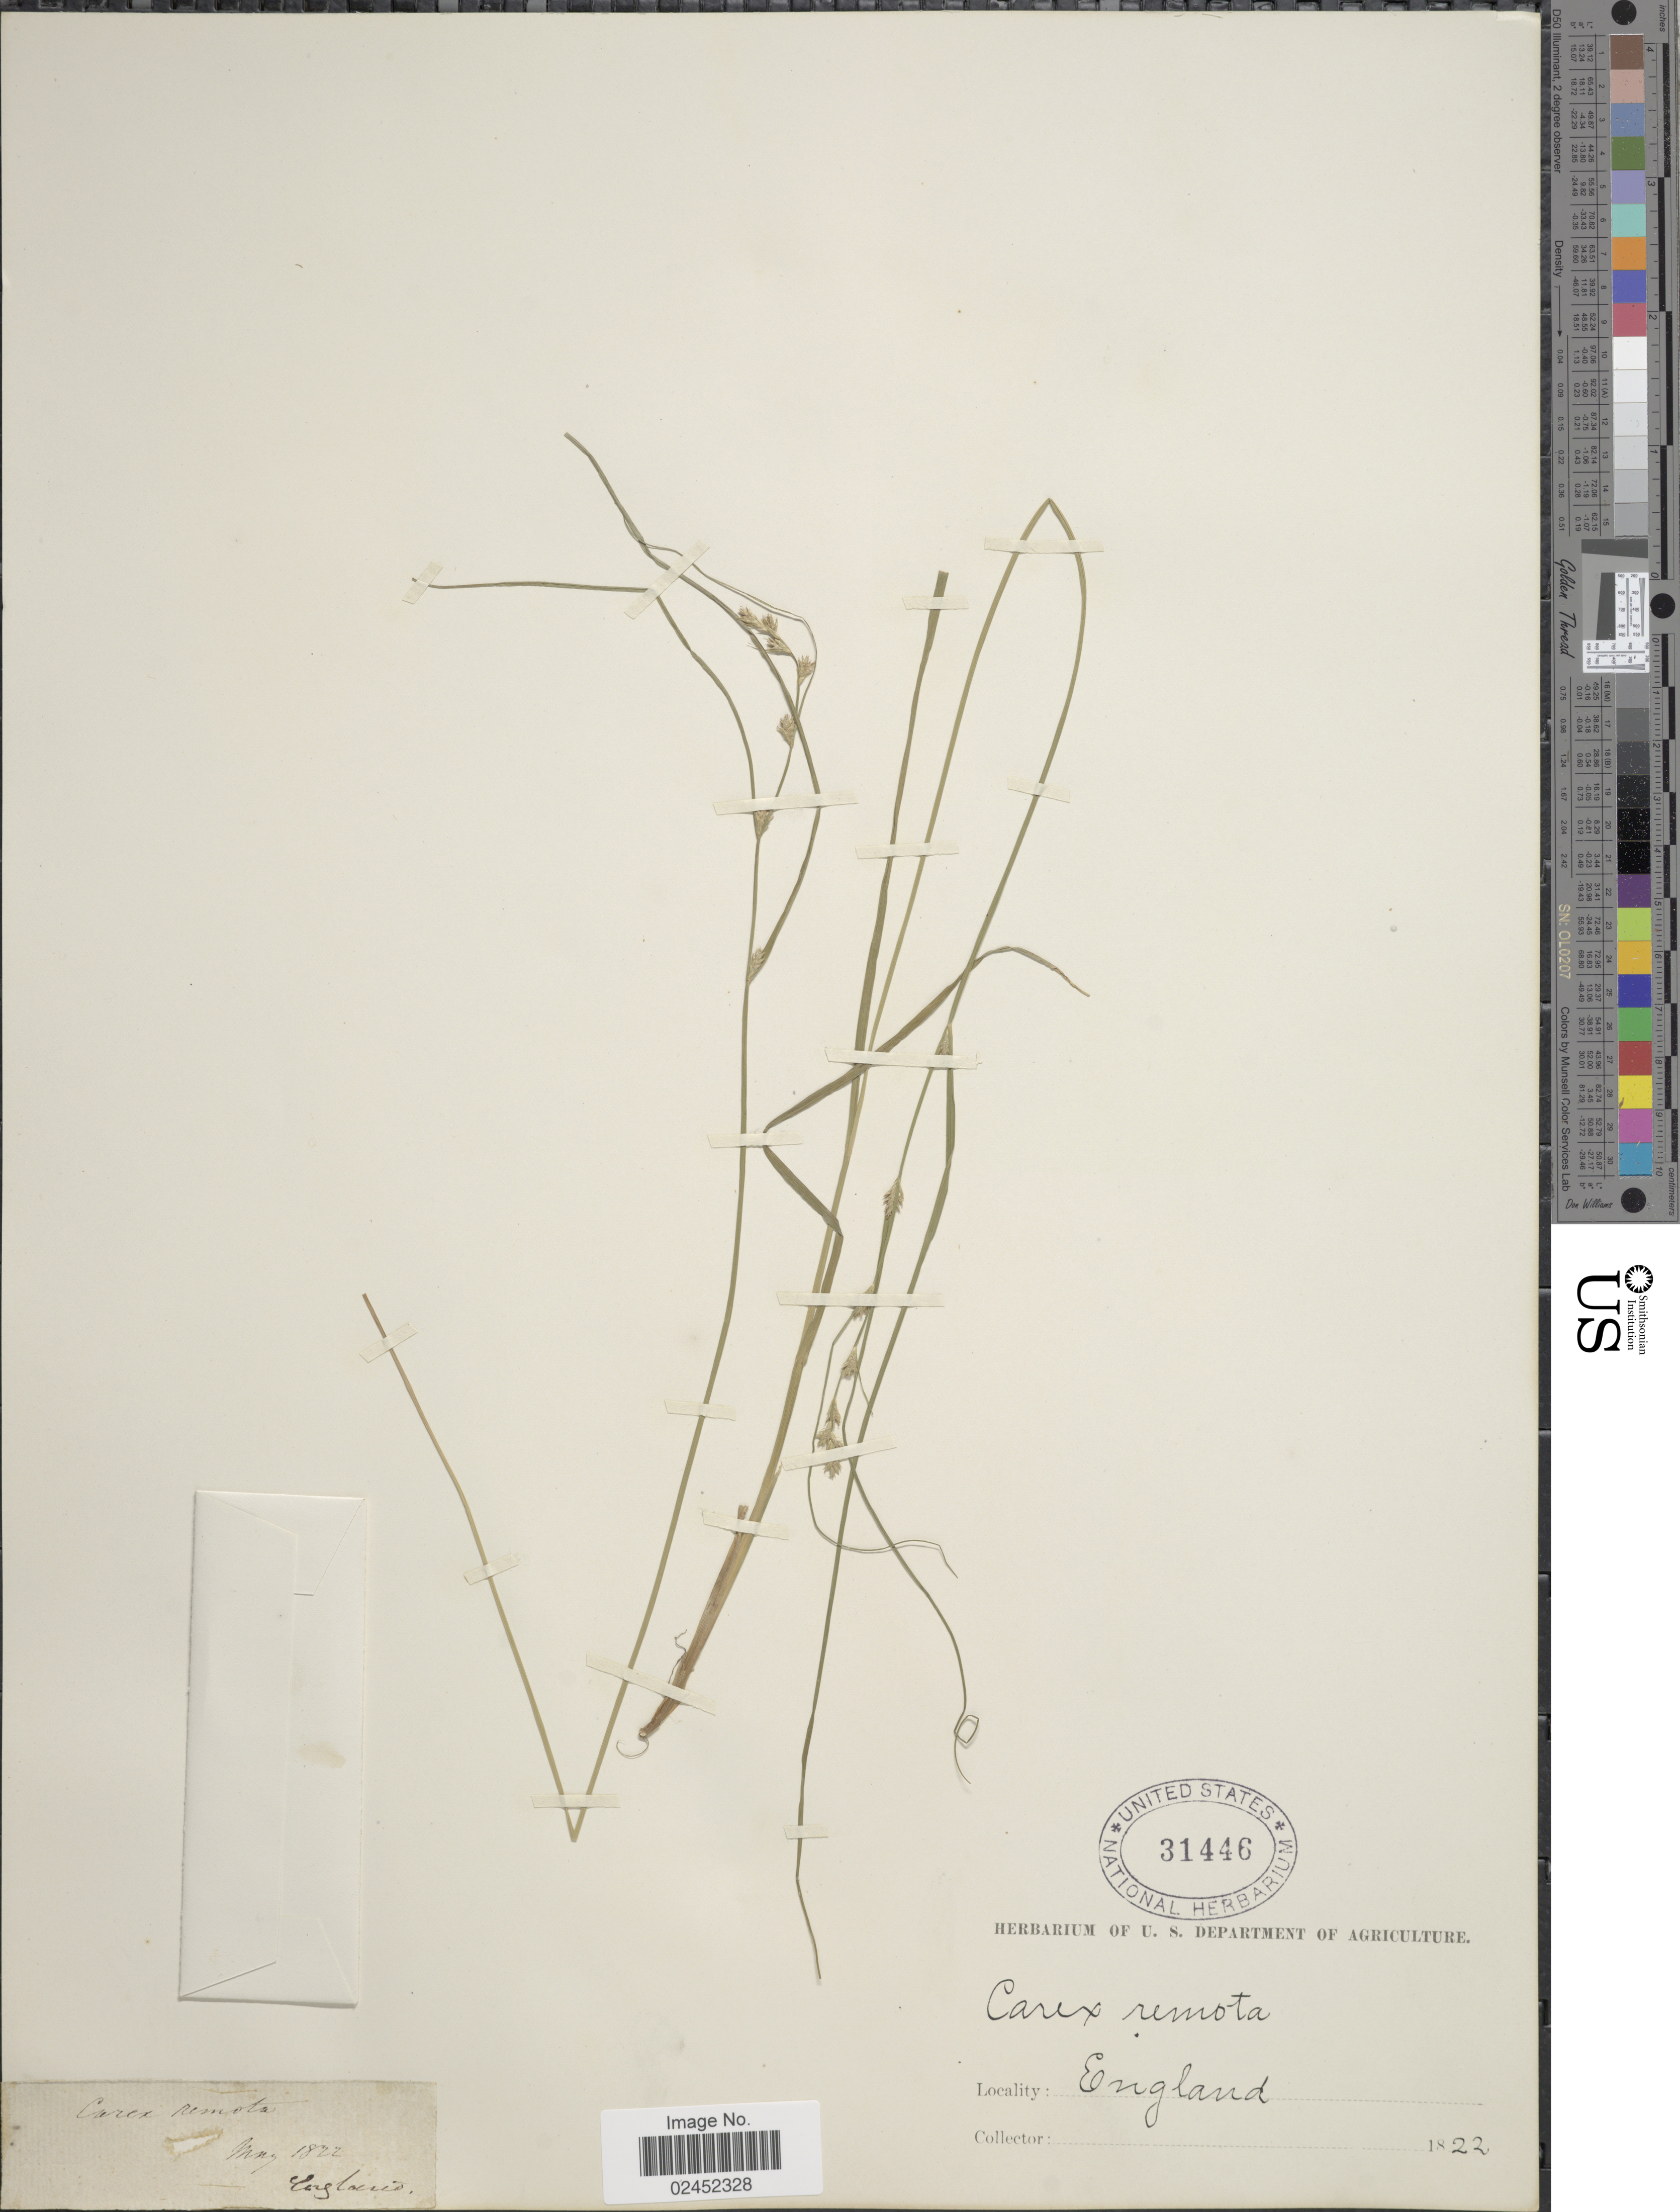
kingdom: Plantae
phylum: Tracheophyta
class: Liliopsida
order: Poales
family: Cyperaceae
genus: Carex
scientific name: Carex remota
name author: L.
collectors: ex herb. U. S. Department of Agriculture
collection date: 1822-05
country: United Kingdom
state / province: England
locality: England.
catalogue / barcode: US 31446